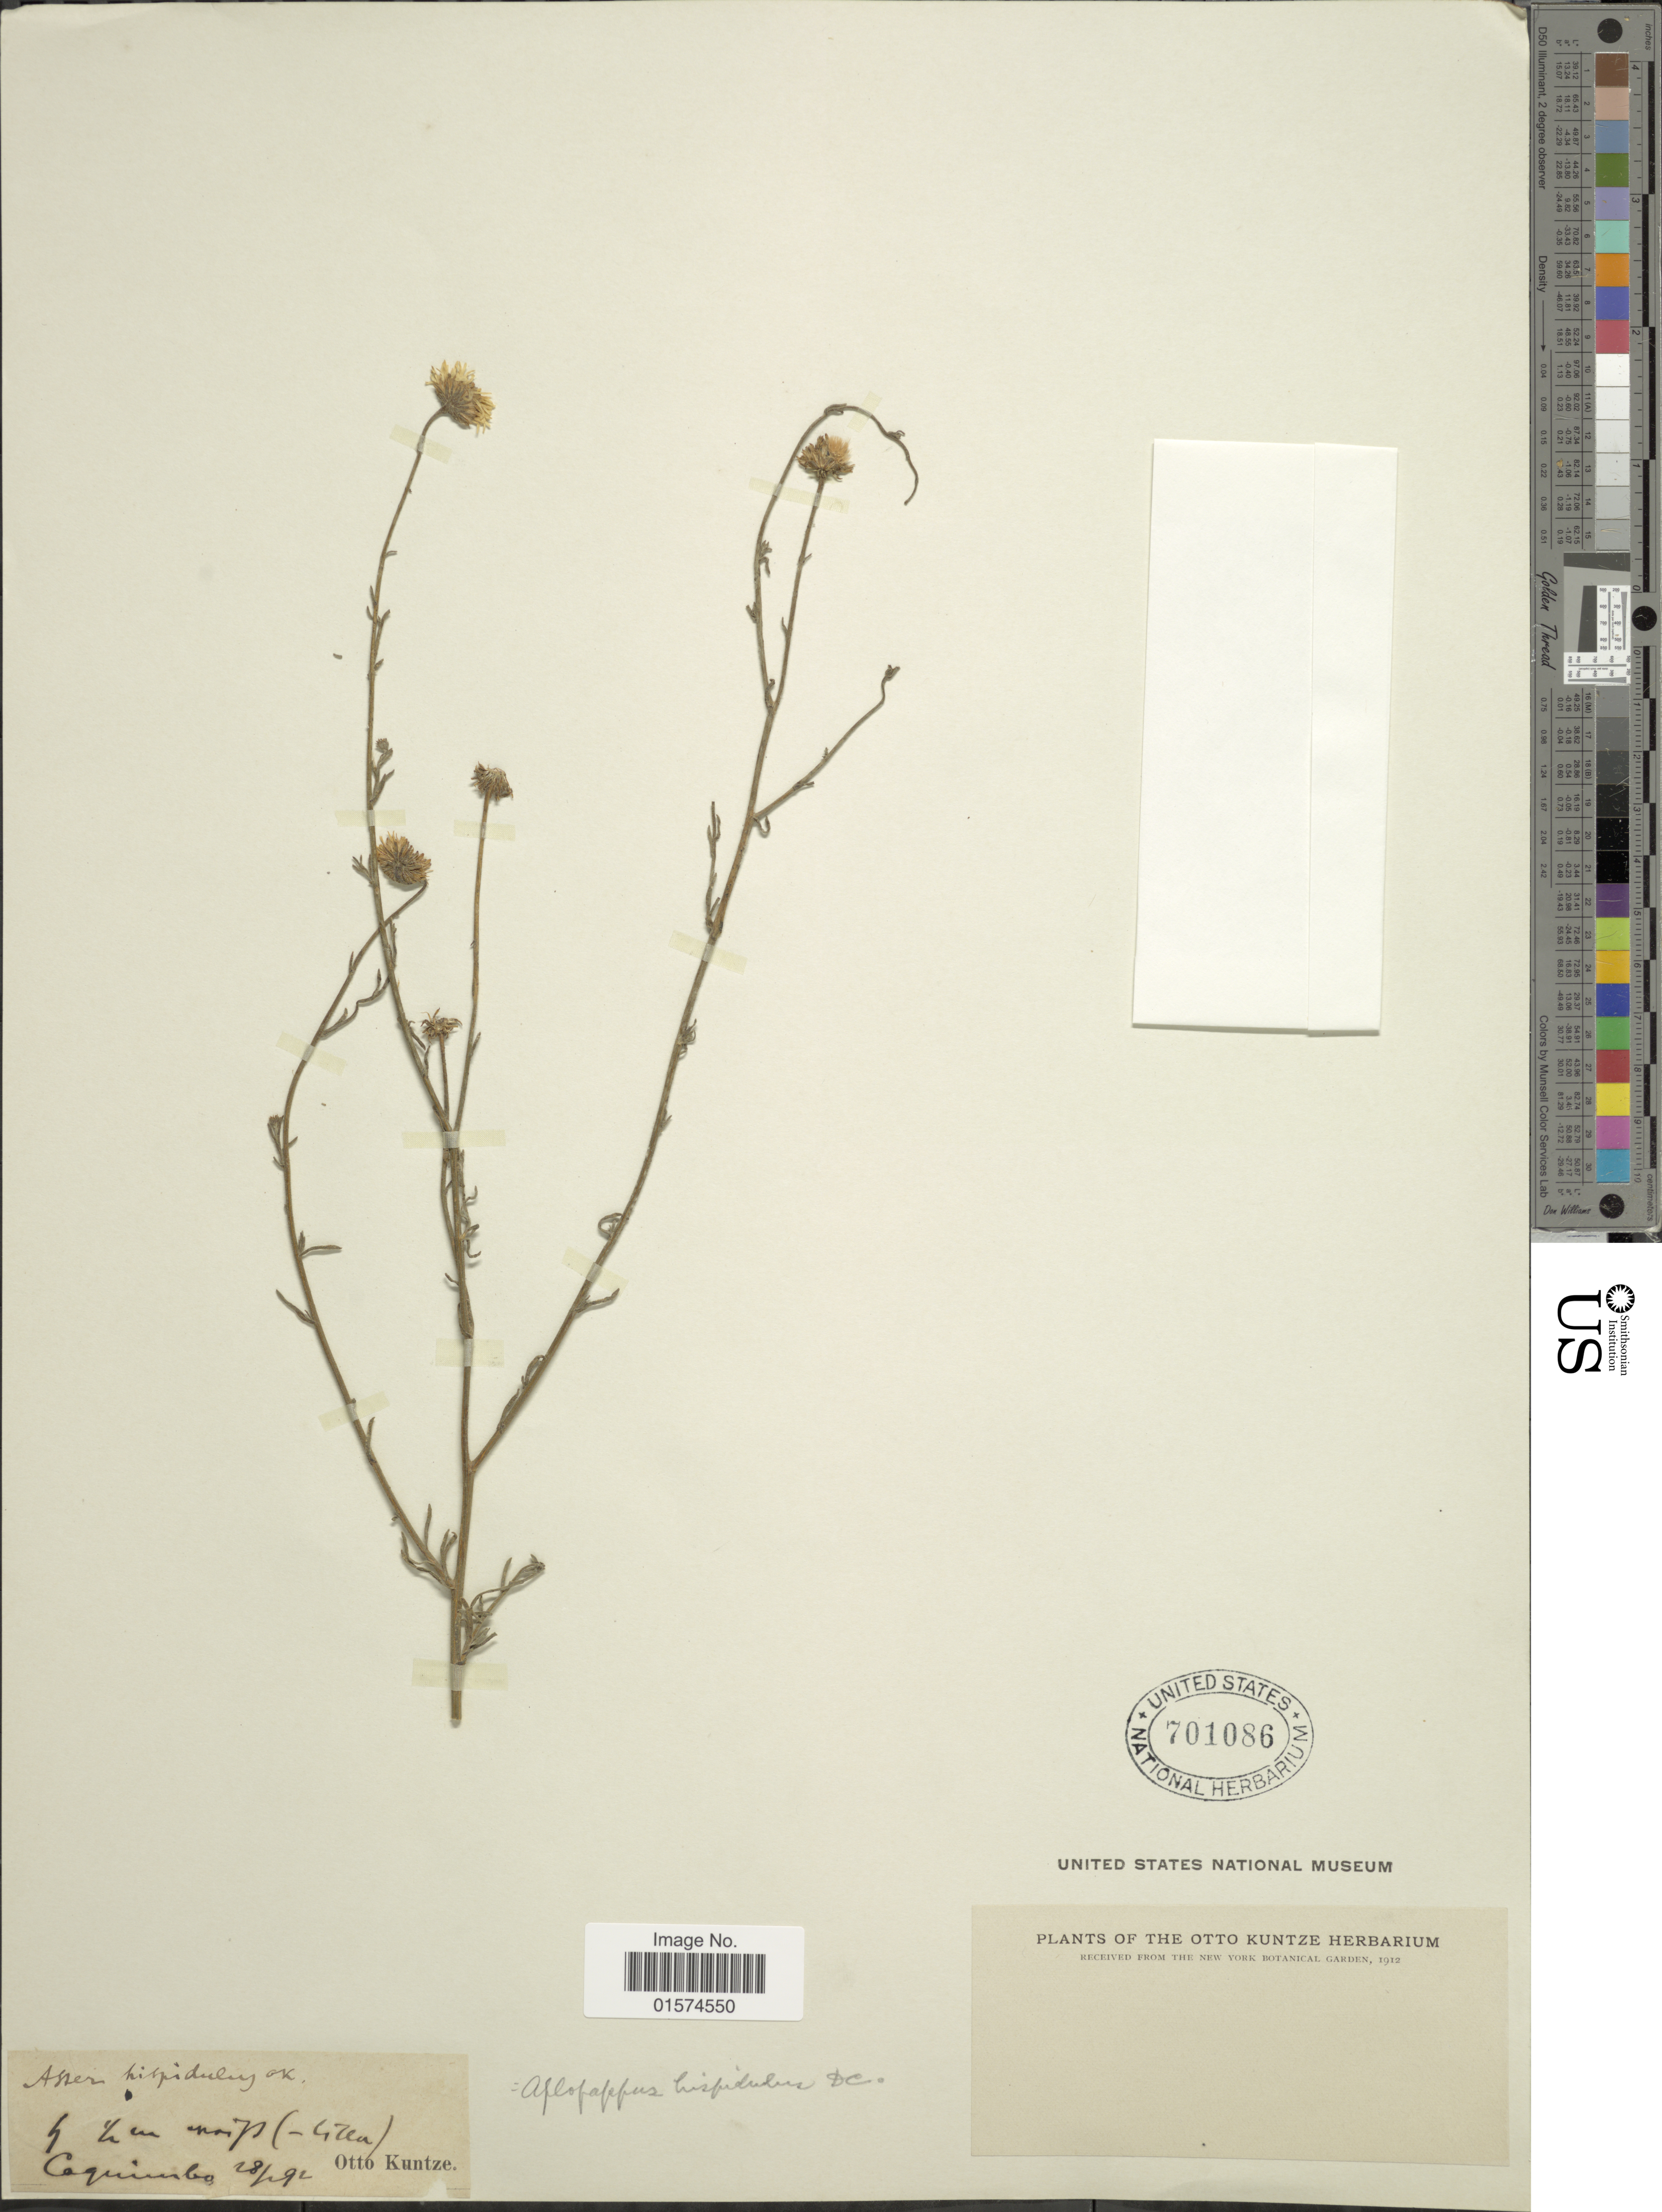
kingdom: Plantae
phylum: Tracheophyta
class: Magnoliopsida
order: Asterales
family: Asteraceae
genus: Haplopappus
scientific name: Haplopappus hispidulus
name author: DC.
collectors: C.E.O. Kuntze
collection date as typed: Transcribed d/m/y: 28/1/92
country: Chile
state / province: Coquimbo (IV)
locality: Coquimbo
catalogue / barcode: US 701086